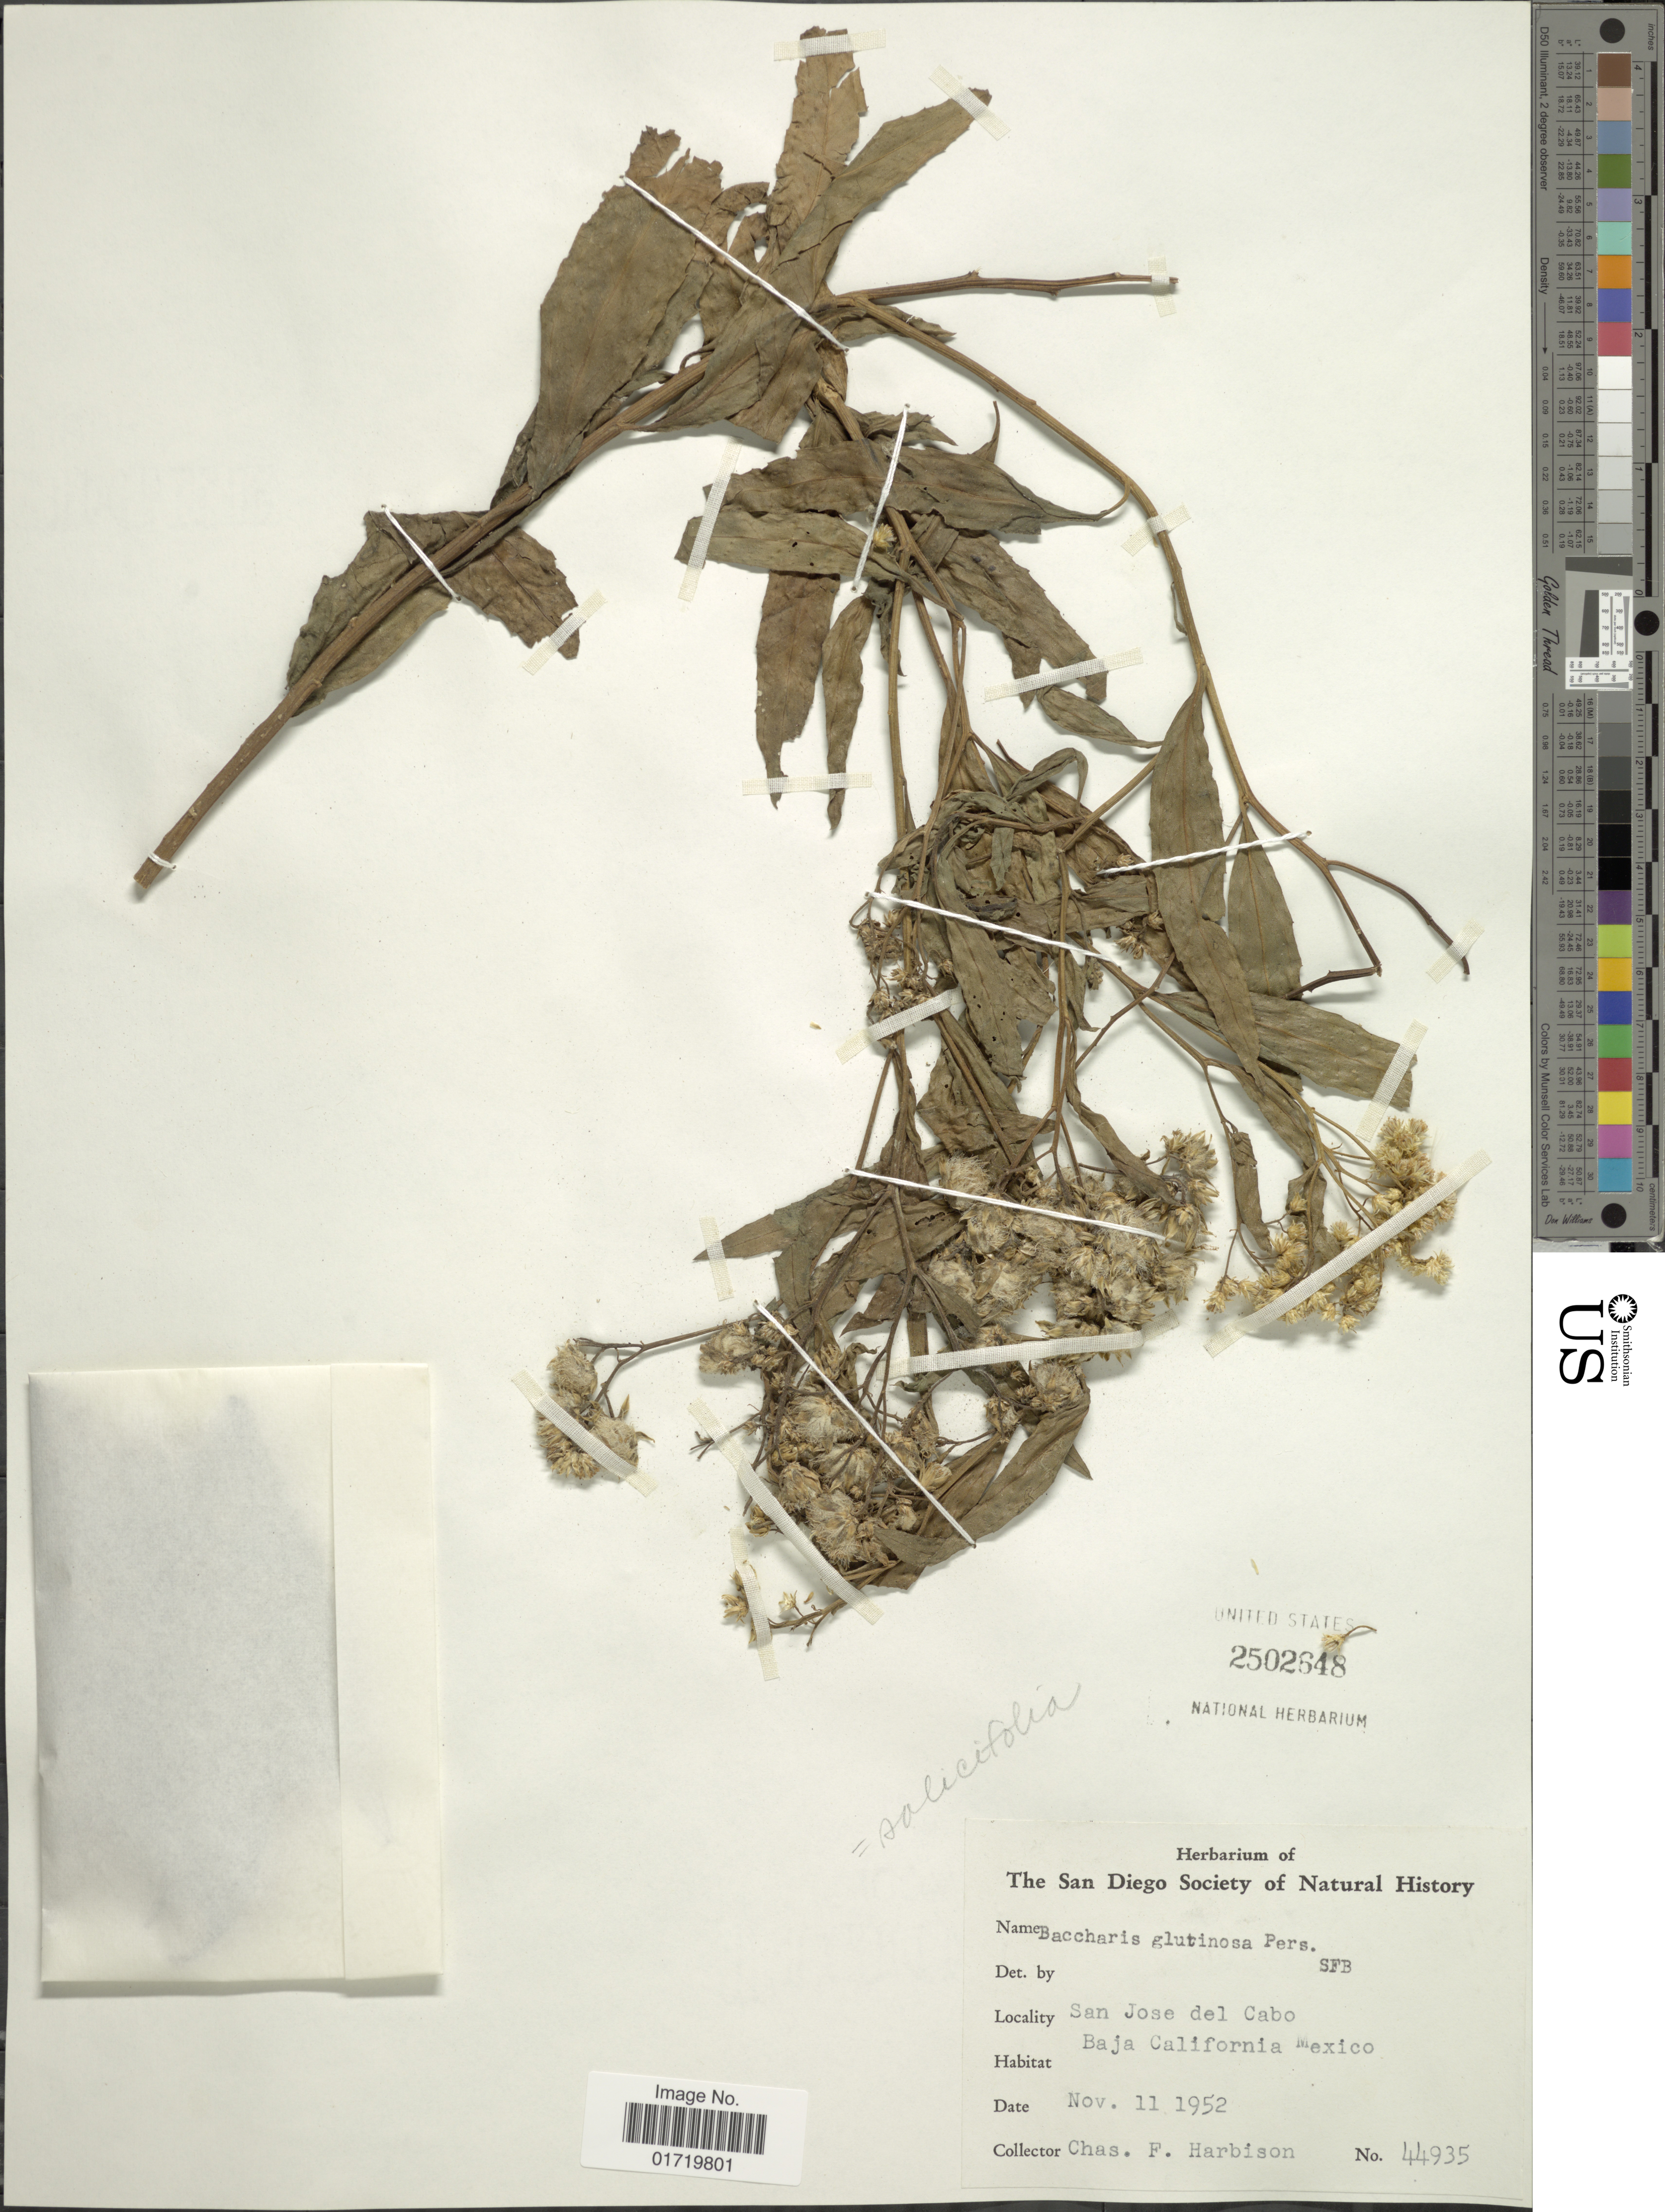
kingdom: Plantae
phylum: Tracheophyta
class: Magnoliopsida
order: Asterales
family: Asteraceae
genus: Baccharis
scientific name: Baccharis salicifolia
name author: (Ruiz & Pav.) Pers.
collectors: C. F. Harbison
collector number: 44935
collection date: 1952-11-11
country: Mexico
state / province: Baja California Sur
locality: San Jose del Cabo, Baja California, Mexico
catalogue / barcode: US 2502648